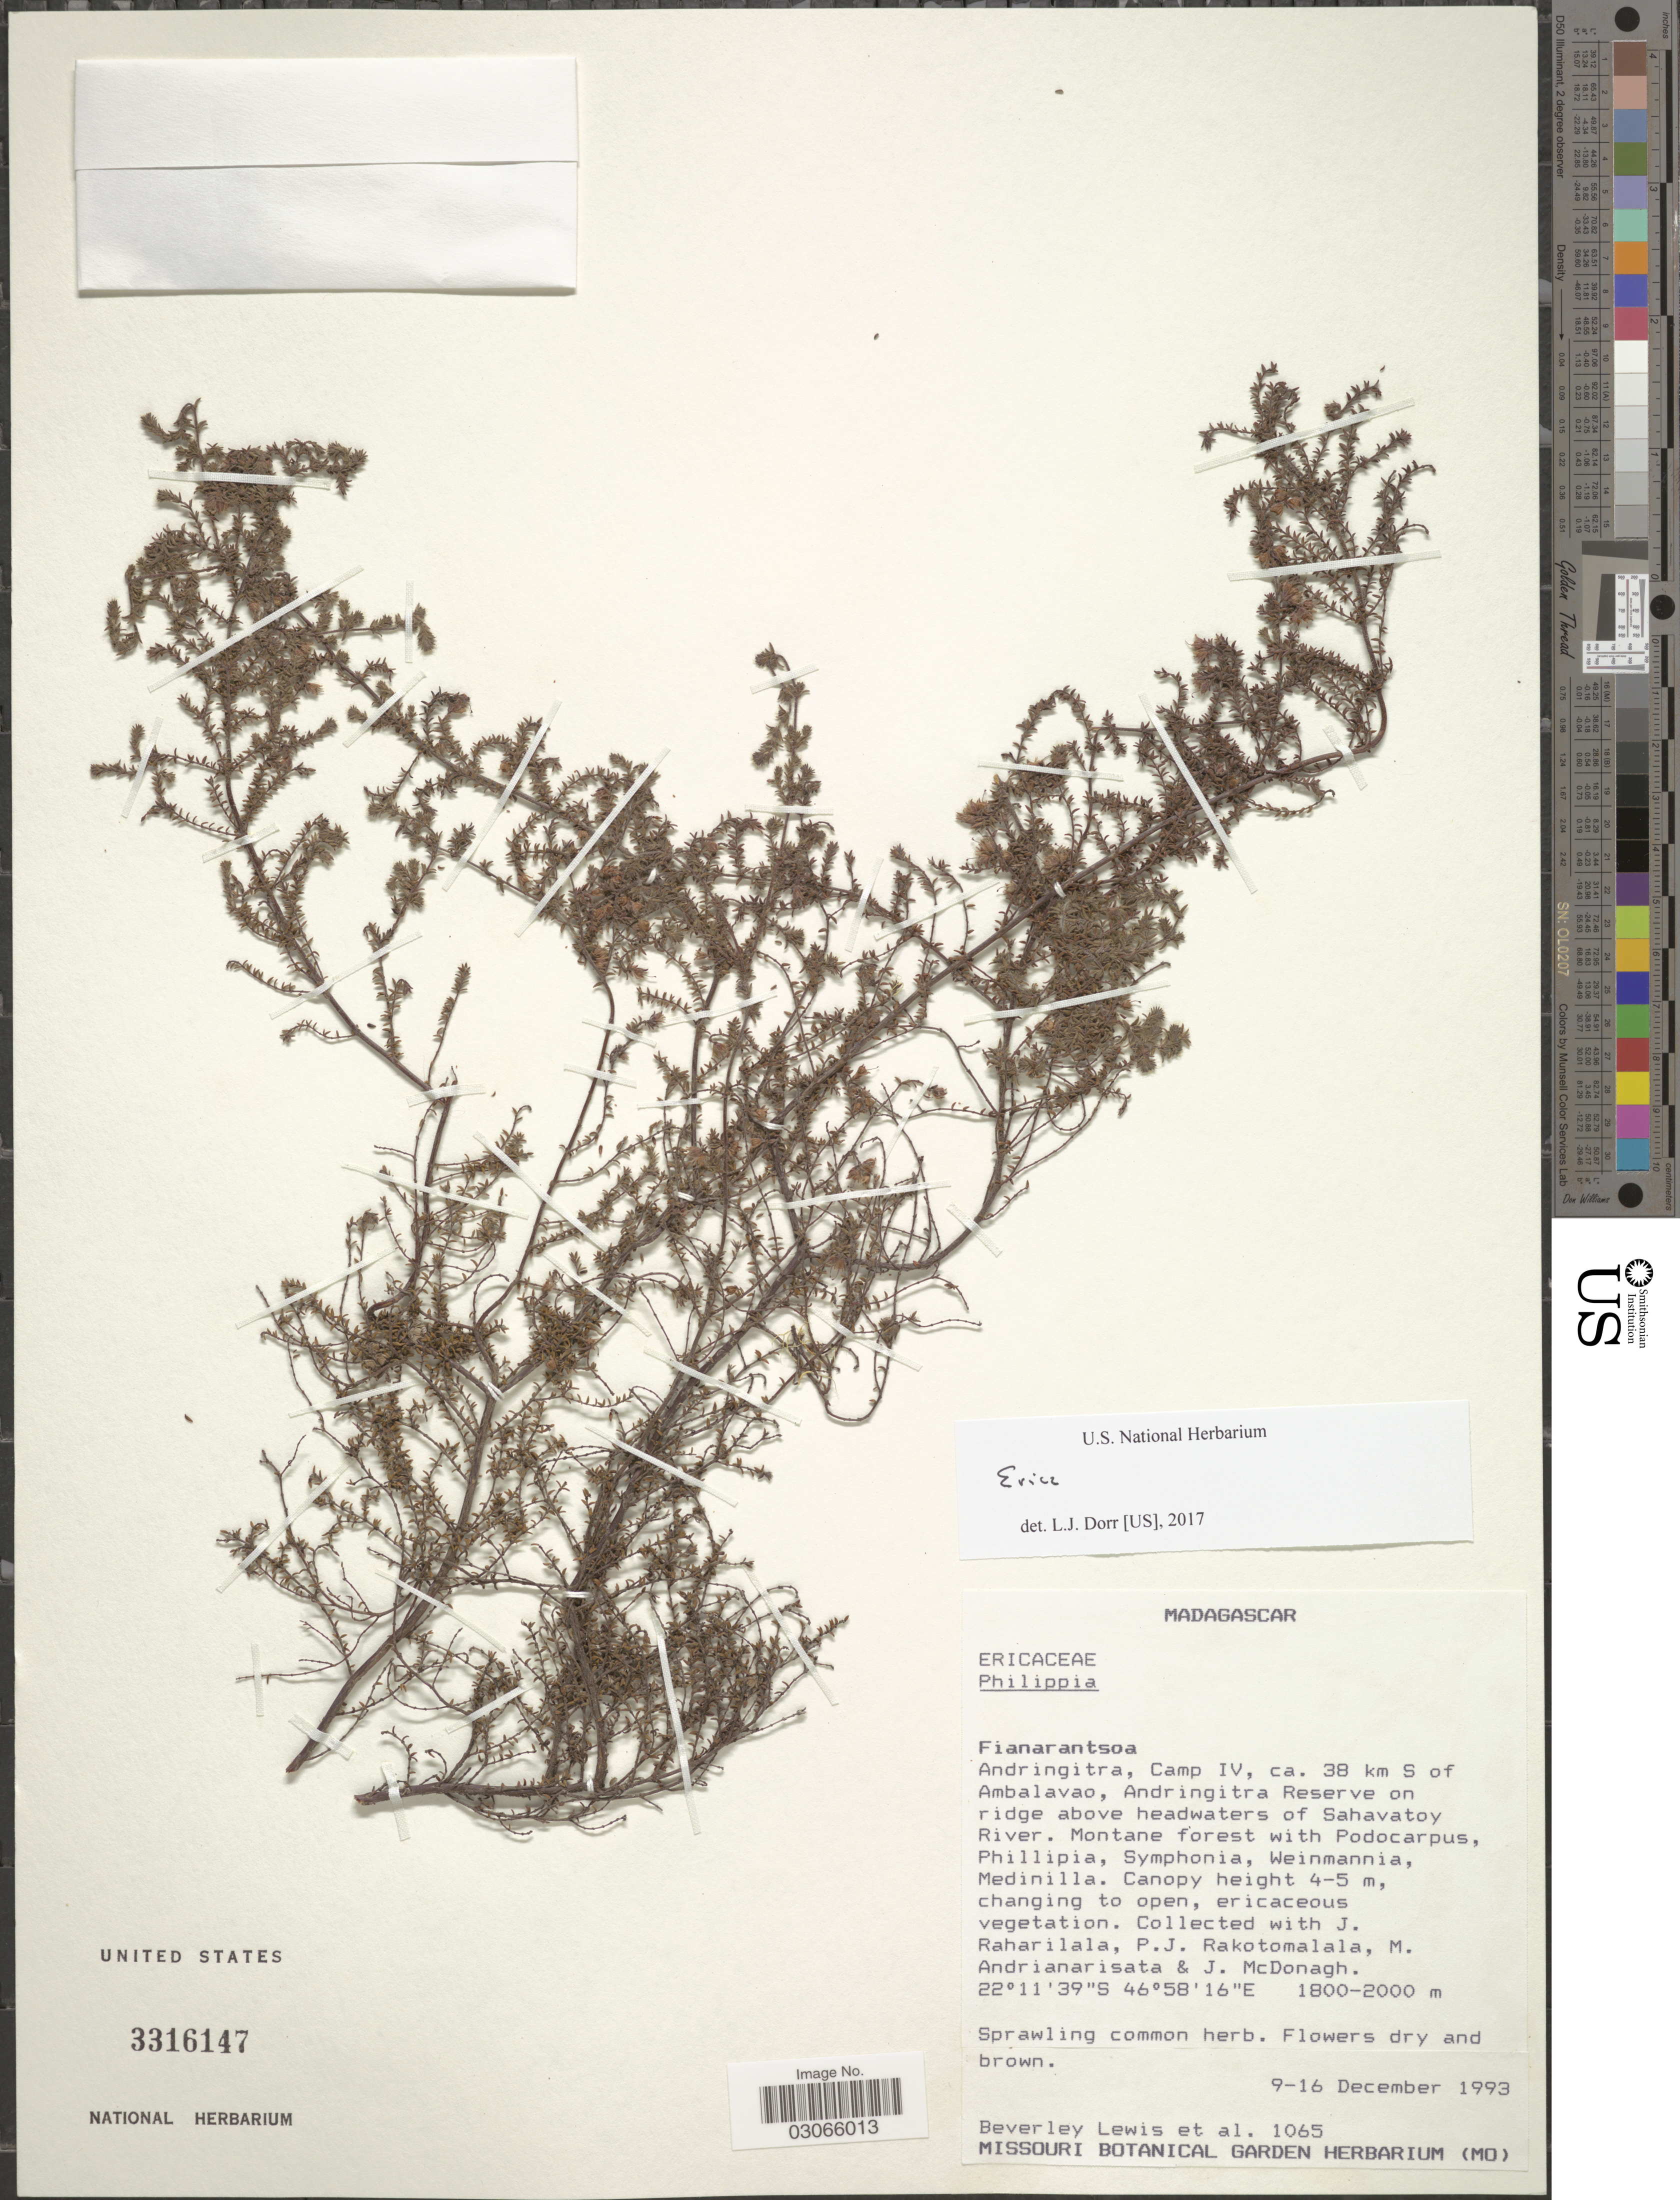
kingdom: Plantae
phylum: Tracheophyta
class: Magnoliopsida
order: Ericales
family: Ericaceae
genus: Erica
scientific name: Erica sp.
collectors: B. A. Lewis, J. I. Raharilala, P. Rakotomalala, M. Andrianarisata & J. McDonagh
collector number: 1065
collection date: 1993-12-09/1993-12-16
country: Madagascar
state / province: Ihorombe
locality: Andringitra, Camp IV, ca. 38 km S of Ambalavao, Andringitra Reserve on ridge above headwaters of Sahavatoy River.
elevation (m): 1800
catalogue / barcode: US 3316147